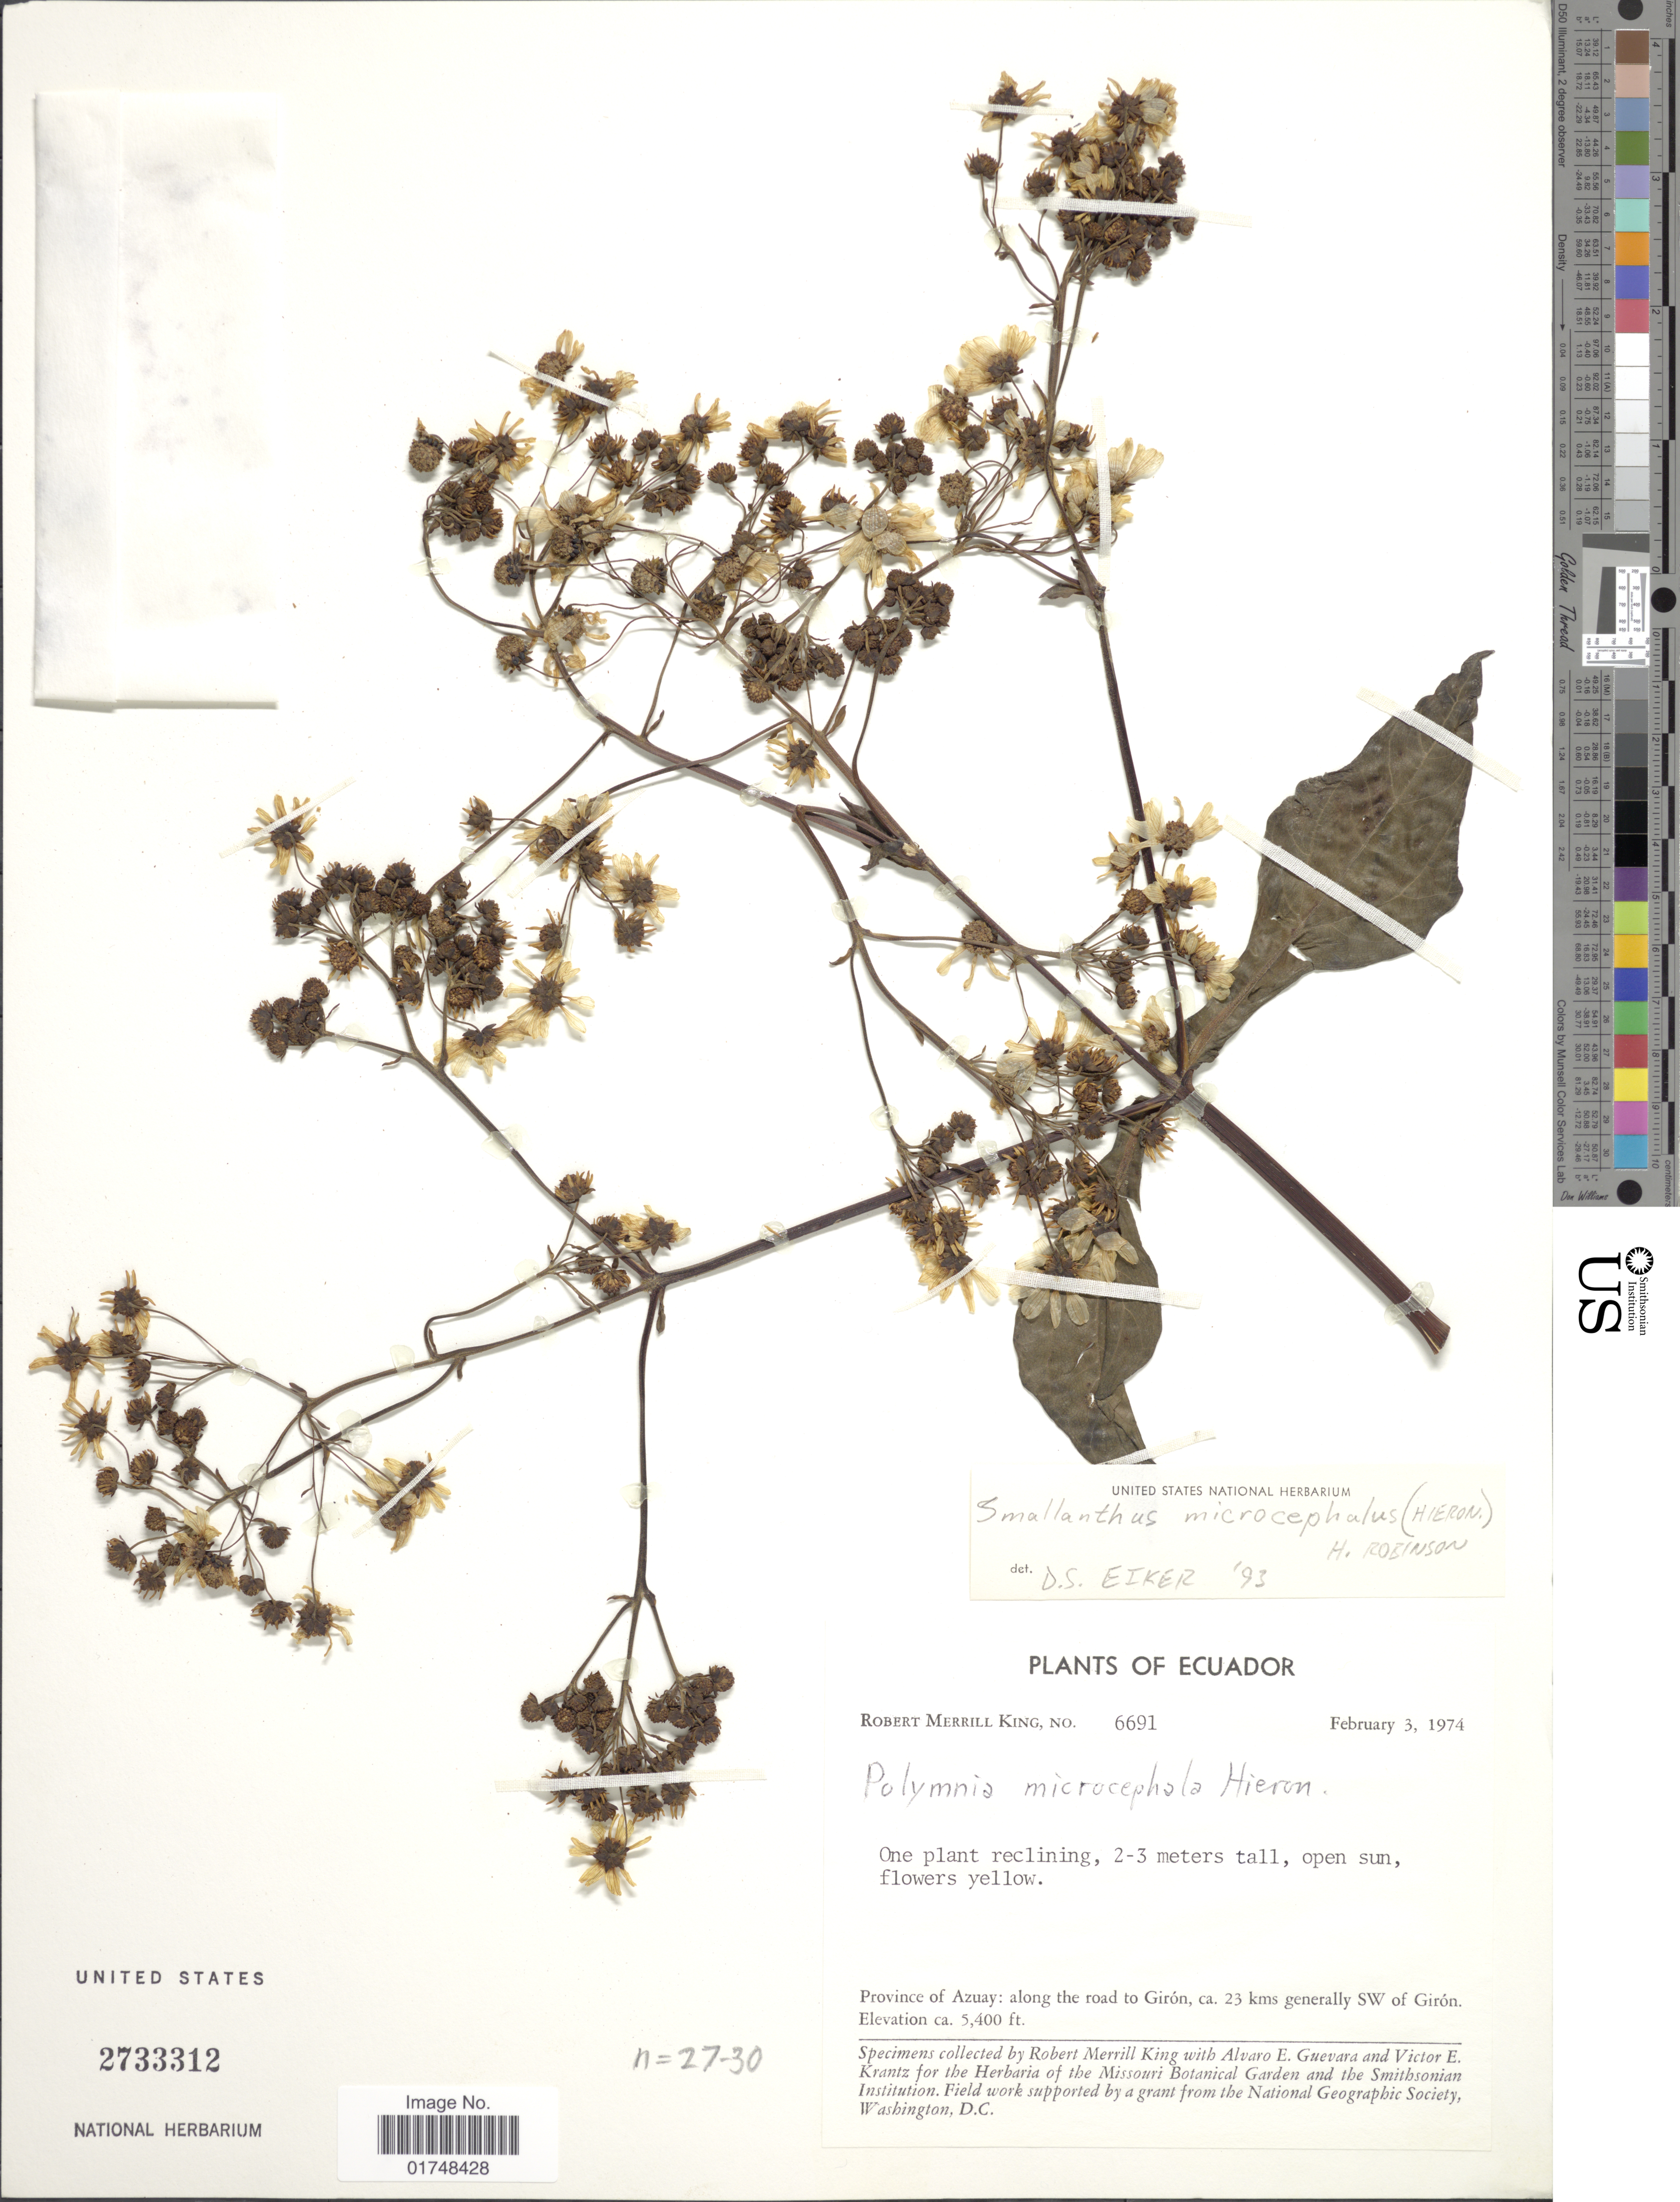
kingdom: Plantae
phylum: Tracheophyta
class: Magnoliopsida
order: Asterales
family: Asteraceae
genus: Smallanthus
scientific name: Smallanthus microcephalus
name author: (Hieron.) H. Rob.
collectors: R. M. King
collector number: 6691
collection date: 1974-02-03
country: Ecuador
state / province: Azuay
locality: Along the road to Giron, ca 23 kms generally SW of Giron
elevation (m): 1646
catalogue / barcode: US 2733312